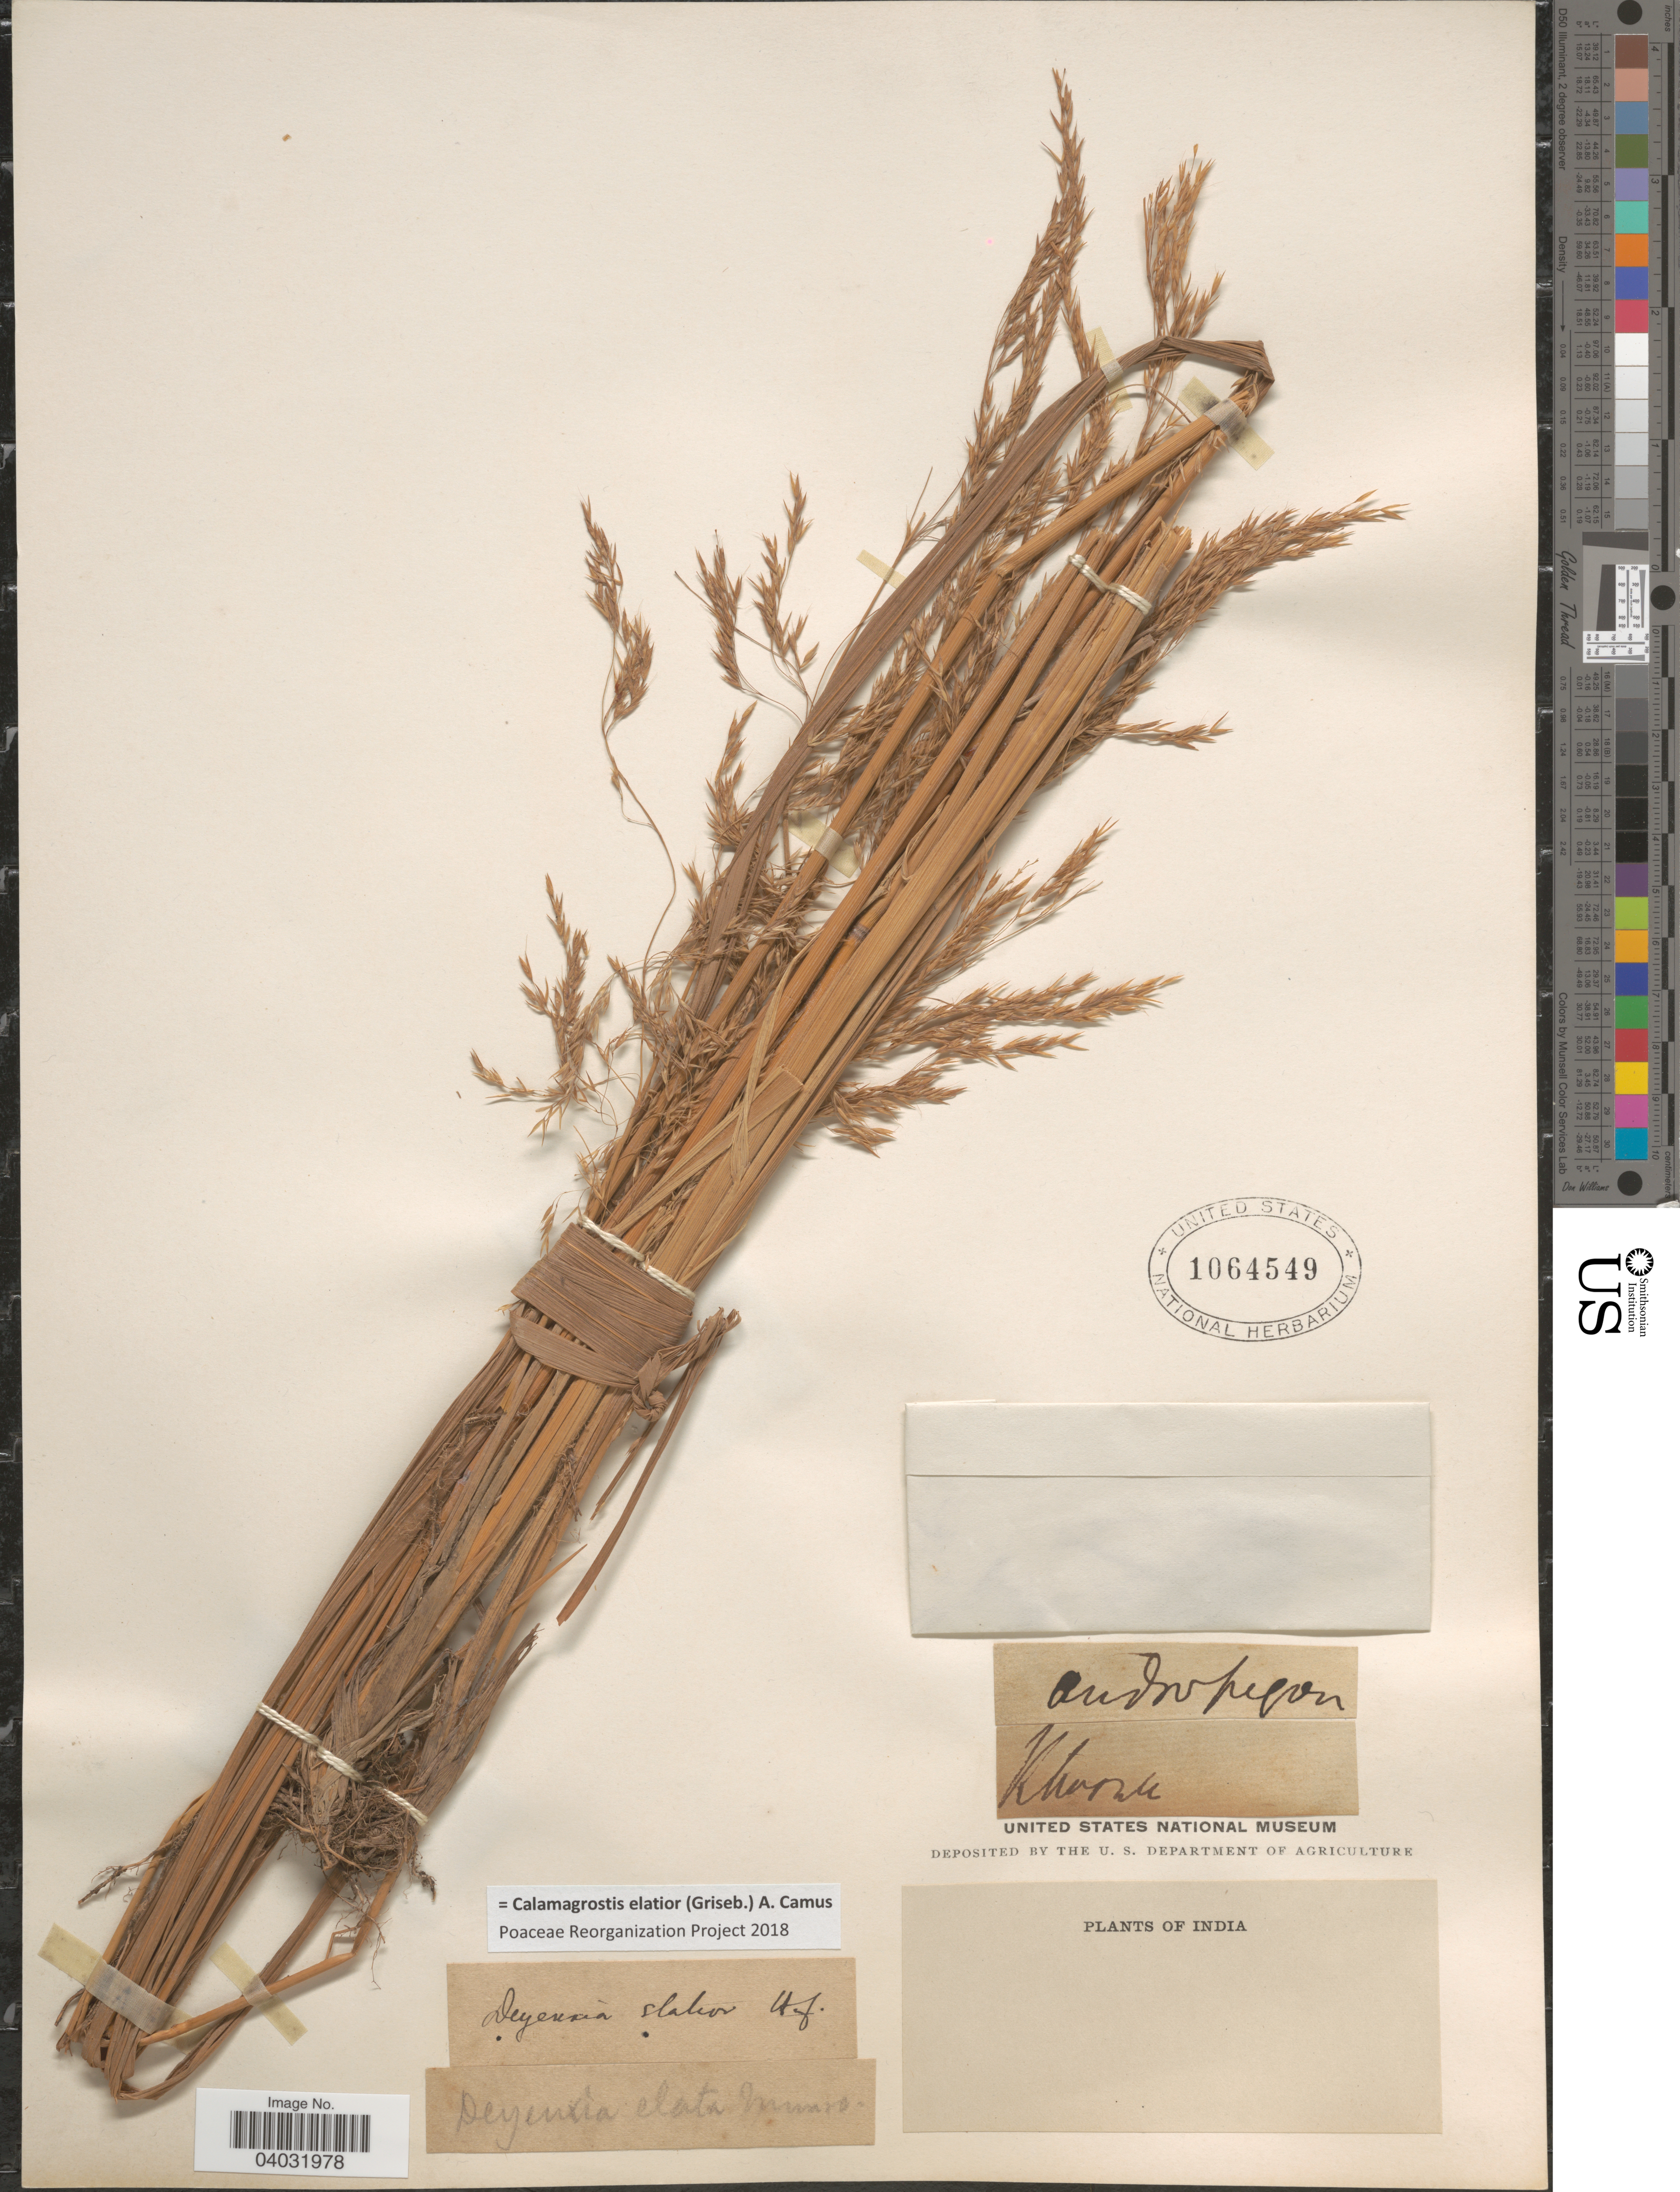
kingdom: Plantae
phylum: Tracheophyta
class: Liliopsida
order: Poales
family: Poaceae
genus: Calamagrostis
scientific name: Calamagrostis elatior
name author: (Griseb.) A. Camus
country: India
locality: Kh [illegible text].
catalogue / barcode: US 1064549